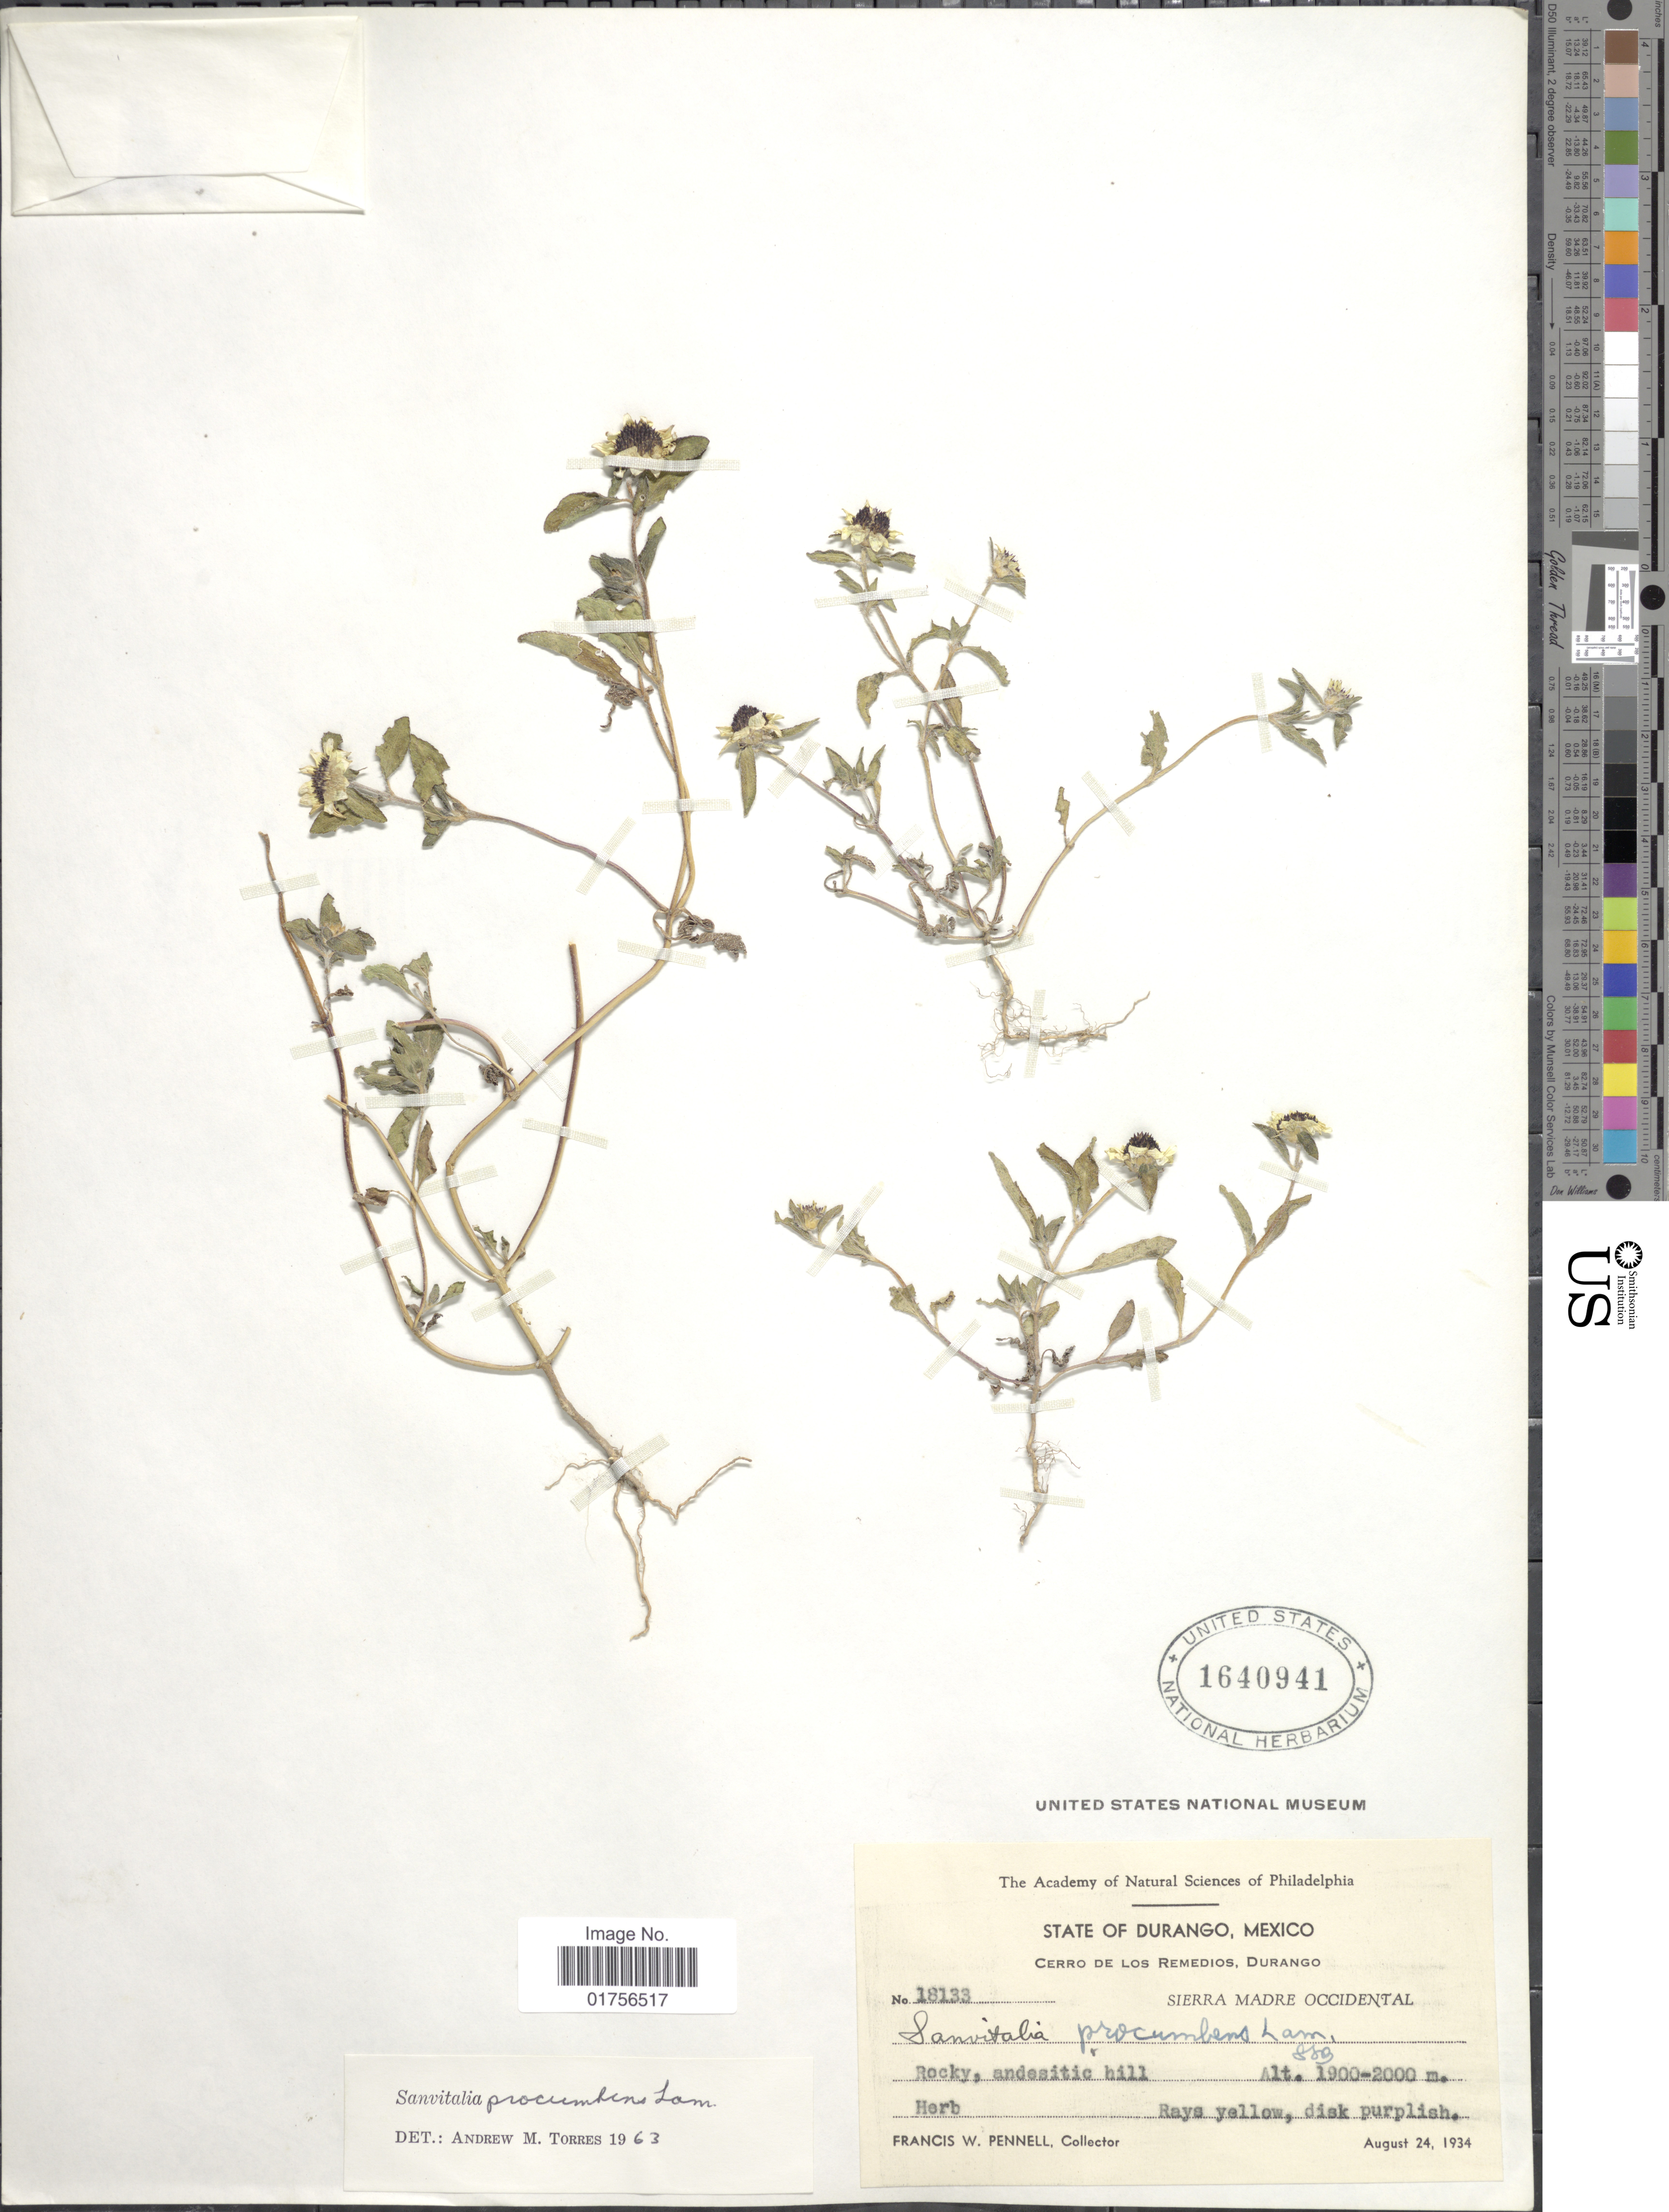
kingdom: Plantae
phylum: Tracheophyta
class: Magnoliopsida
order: Asterales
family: Asteraceae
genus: Sanvitalia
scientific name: Sanvitalia procumbens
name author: Lam.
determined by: Skibicki, Samuel V.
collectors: F. W. Pennell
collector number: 18133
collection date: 1934-08-24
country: Mexico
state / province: Durango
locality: State of Durango, Mexico, Cerro de Los Remedios, Durango, Sierra Madre Occidental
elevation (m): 1900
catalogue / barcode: US 1640941